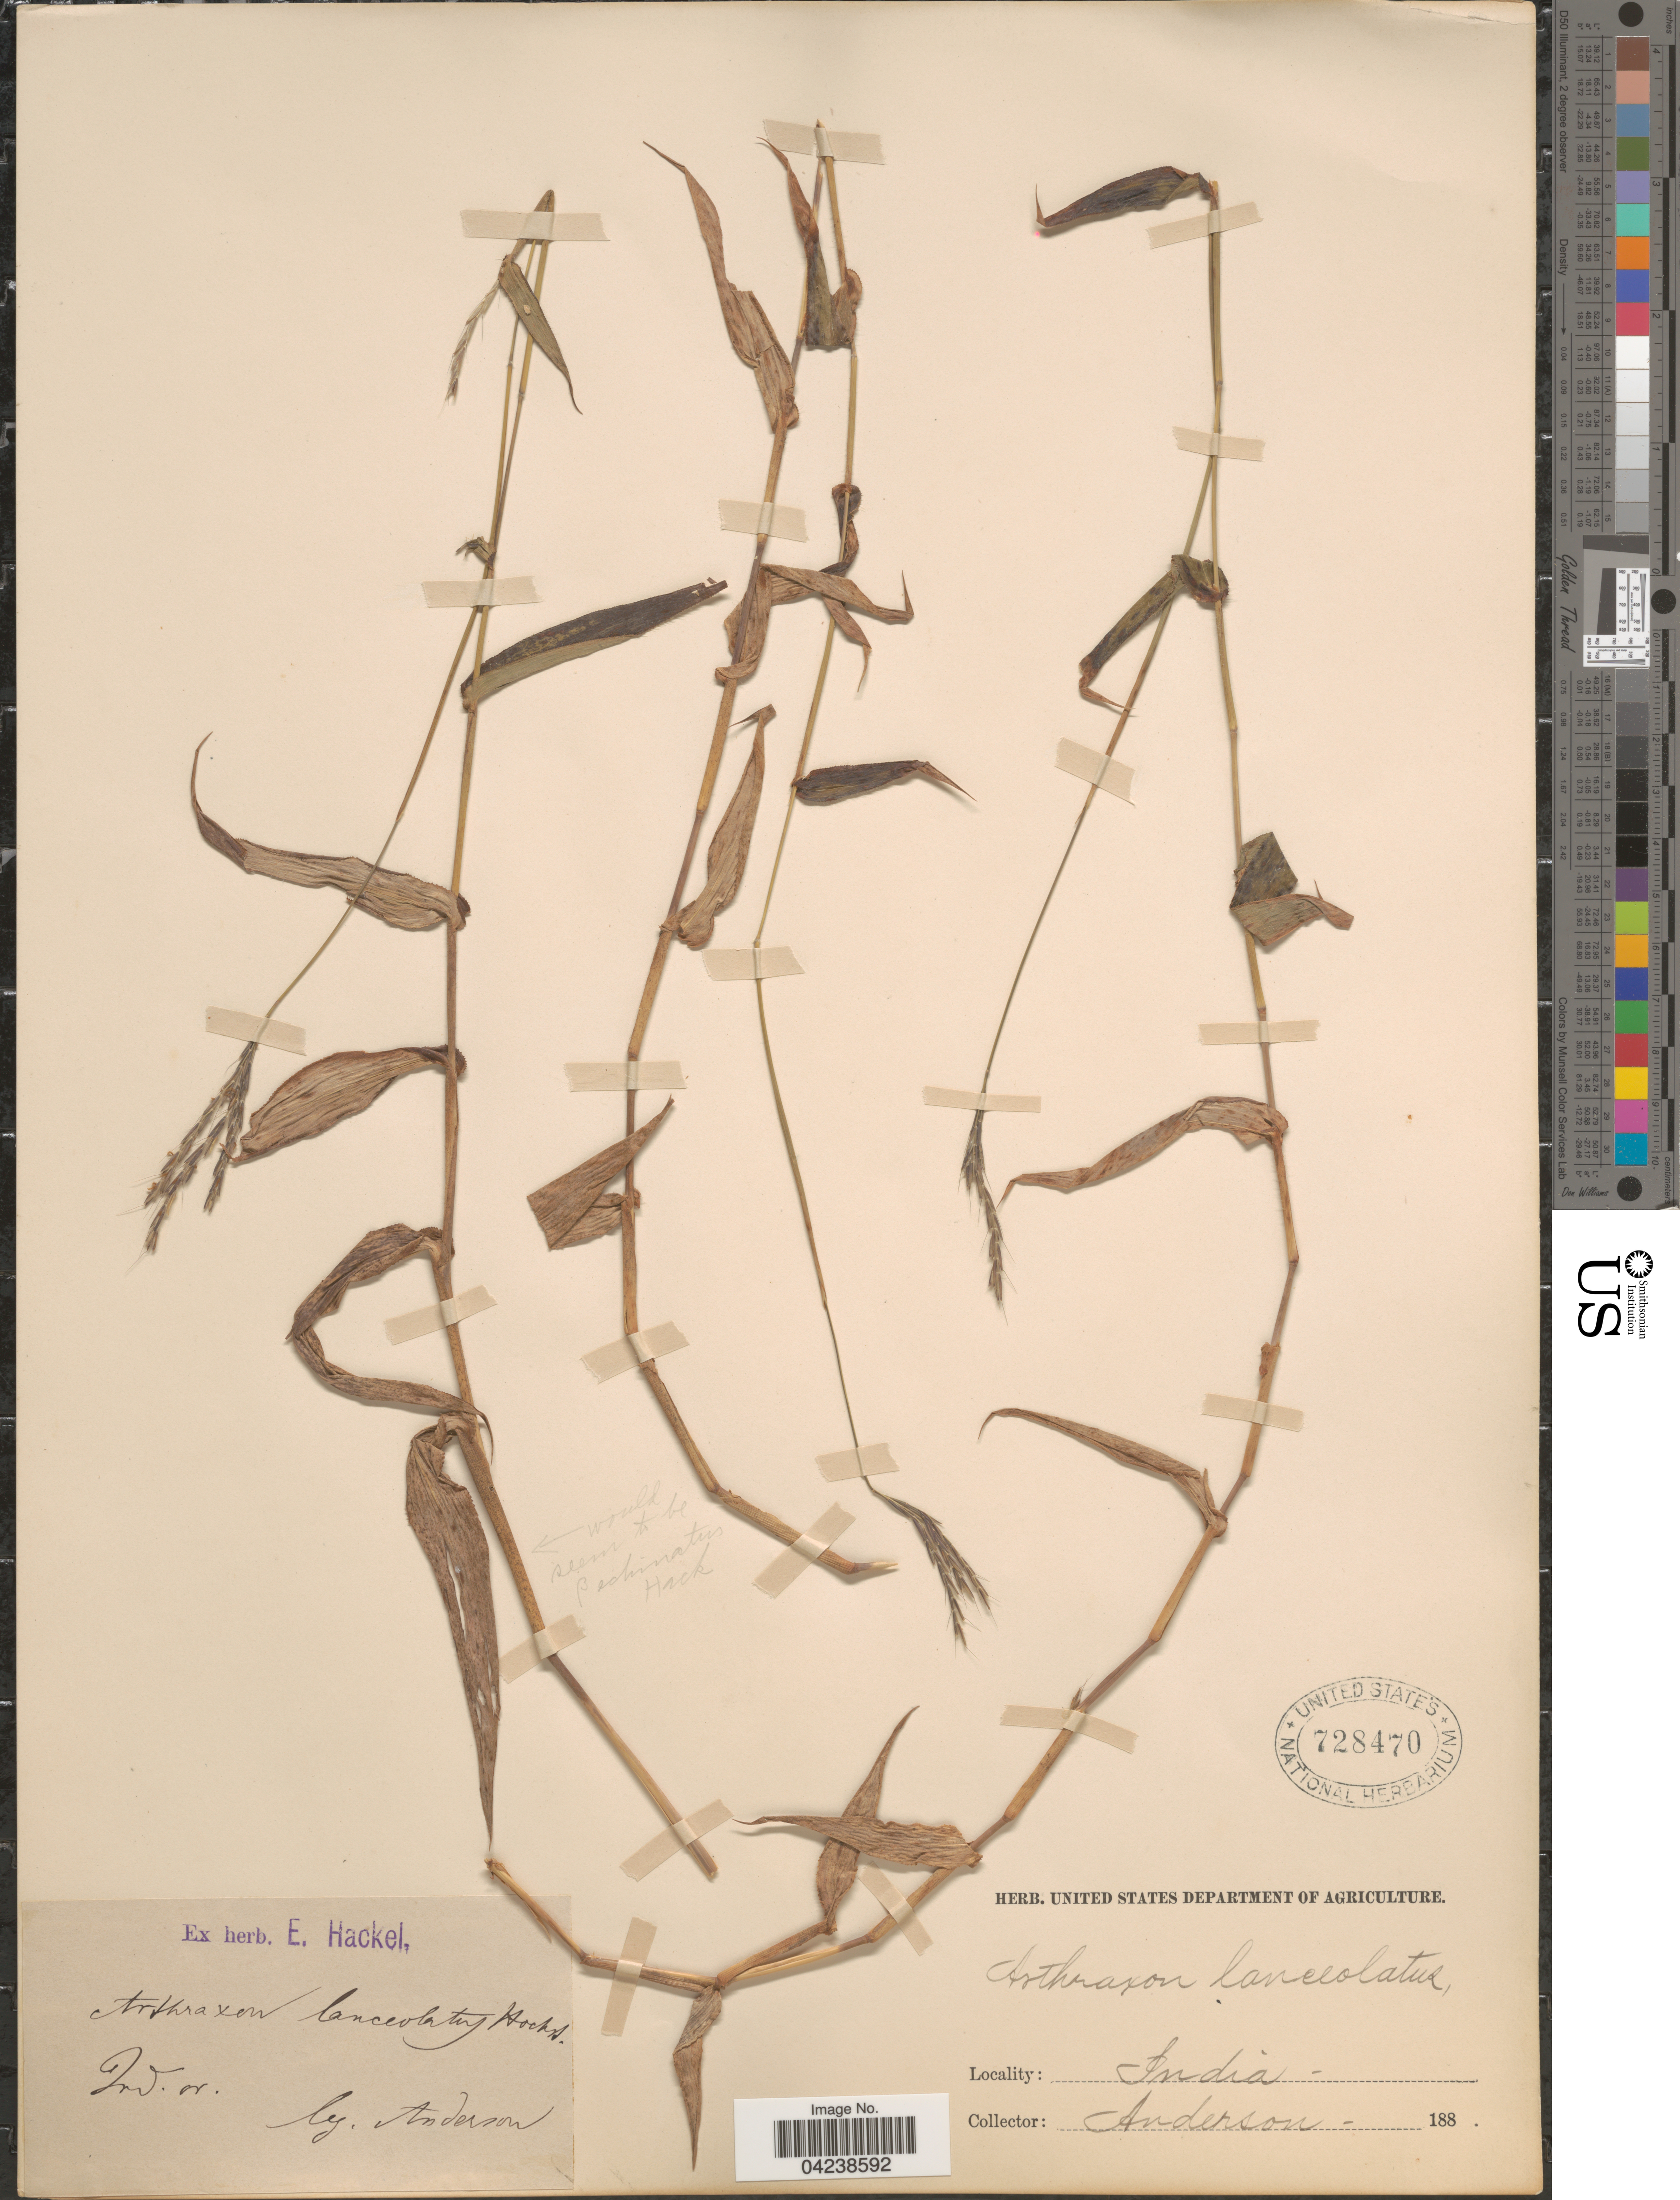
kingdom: Plantae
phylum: Tracheophyta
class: Liliopsida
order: Poales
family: Poaceae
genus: Arthraxon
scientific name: Arthraxon lanceolatus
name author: (Roxb.) Hochst.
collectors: -- Anderson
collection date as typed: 188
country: India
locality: Ind. or.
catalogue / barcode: US 728470